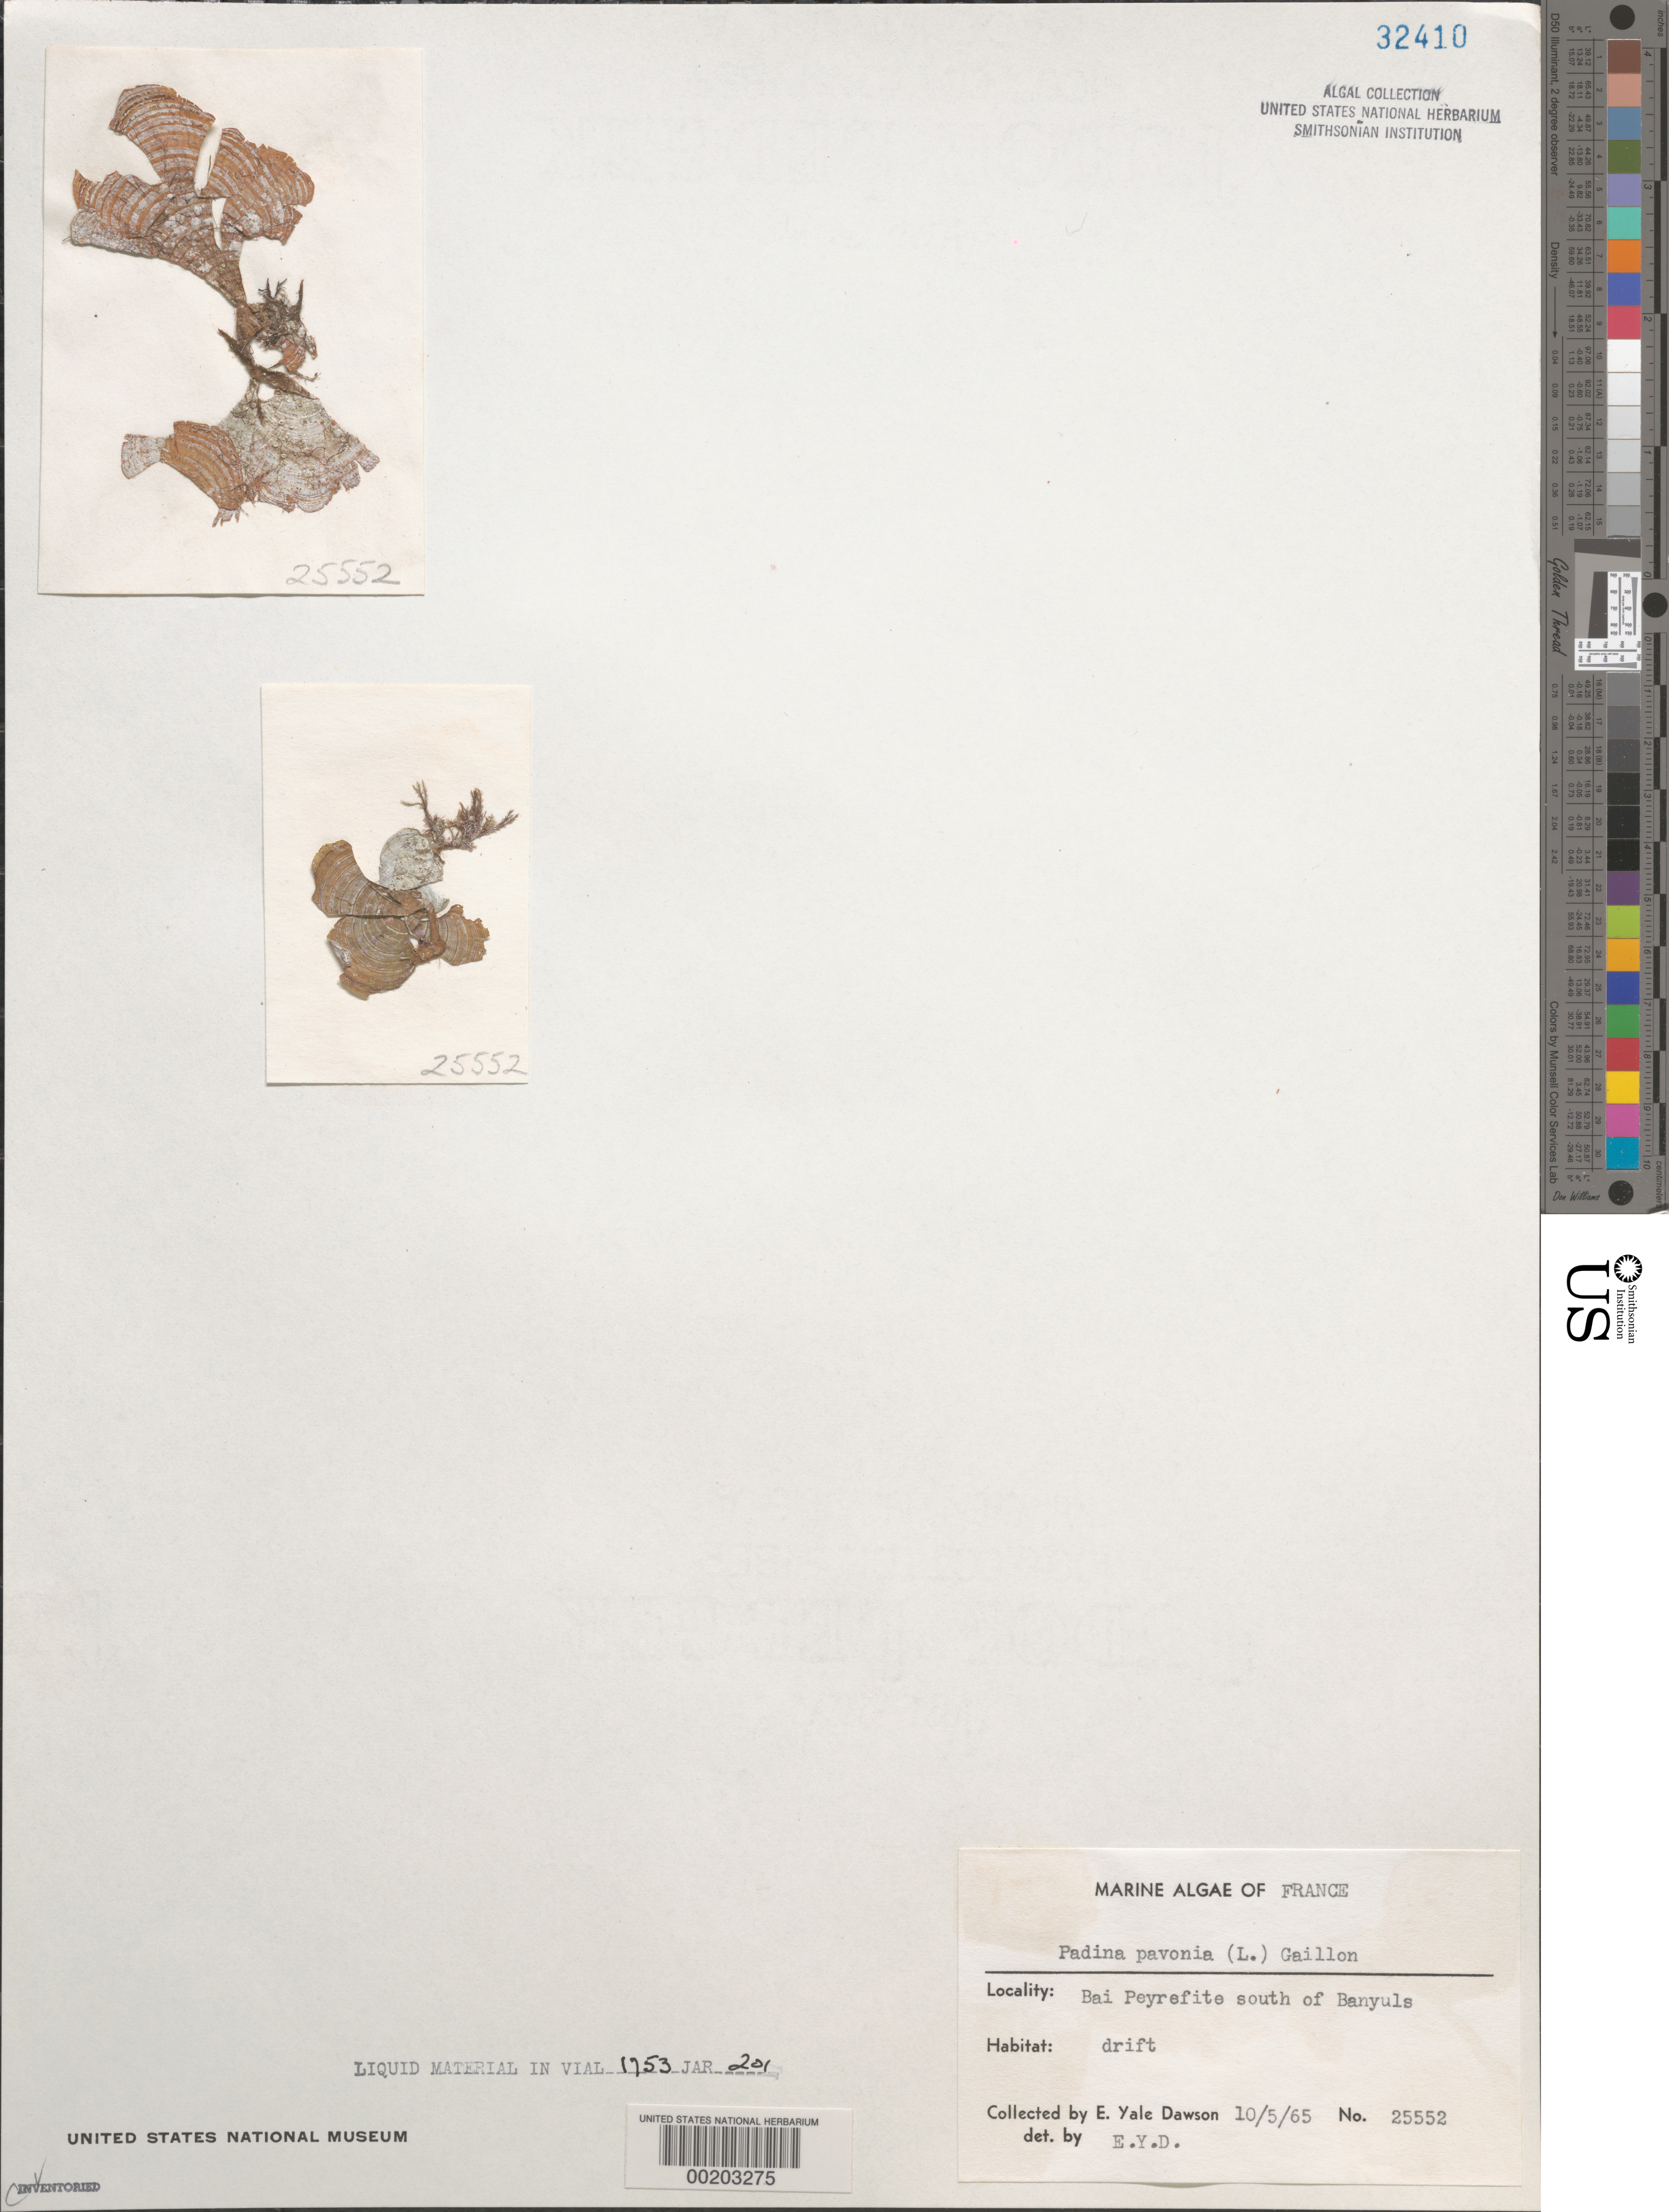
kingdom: Chromista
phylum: Ochrophyta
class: Phaeophyceae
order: Dictyotales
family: Dictyotaceae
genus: Padina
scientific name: Padina pavonica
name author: (L.) Thivy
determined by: Dawson, E. Y.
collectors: E. Y. Dawson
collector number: EYD 25552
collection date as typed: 05 Oct 1965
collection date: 1965-10-05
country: France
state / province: Occitanie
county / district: Pyrénées-Orientales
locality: Bai Peyrefite south of Banyuls-sur-Mer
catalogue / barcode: US 32410